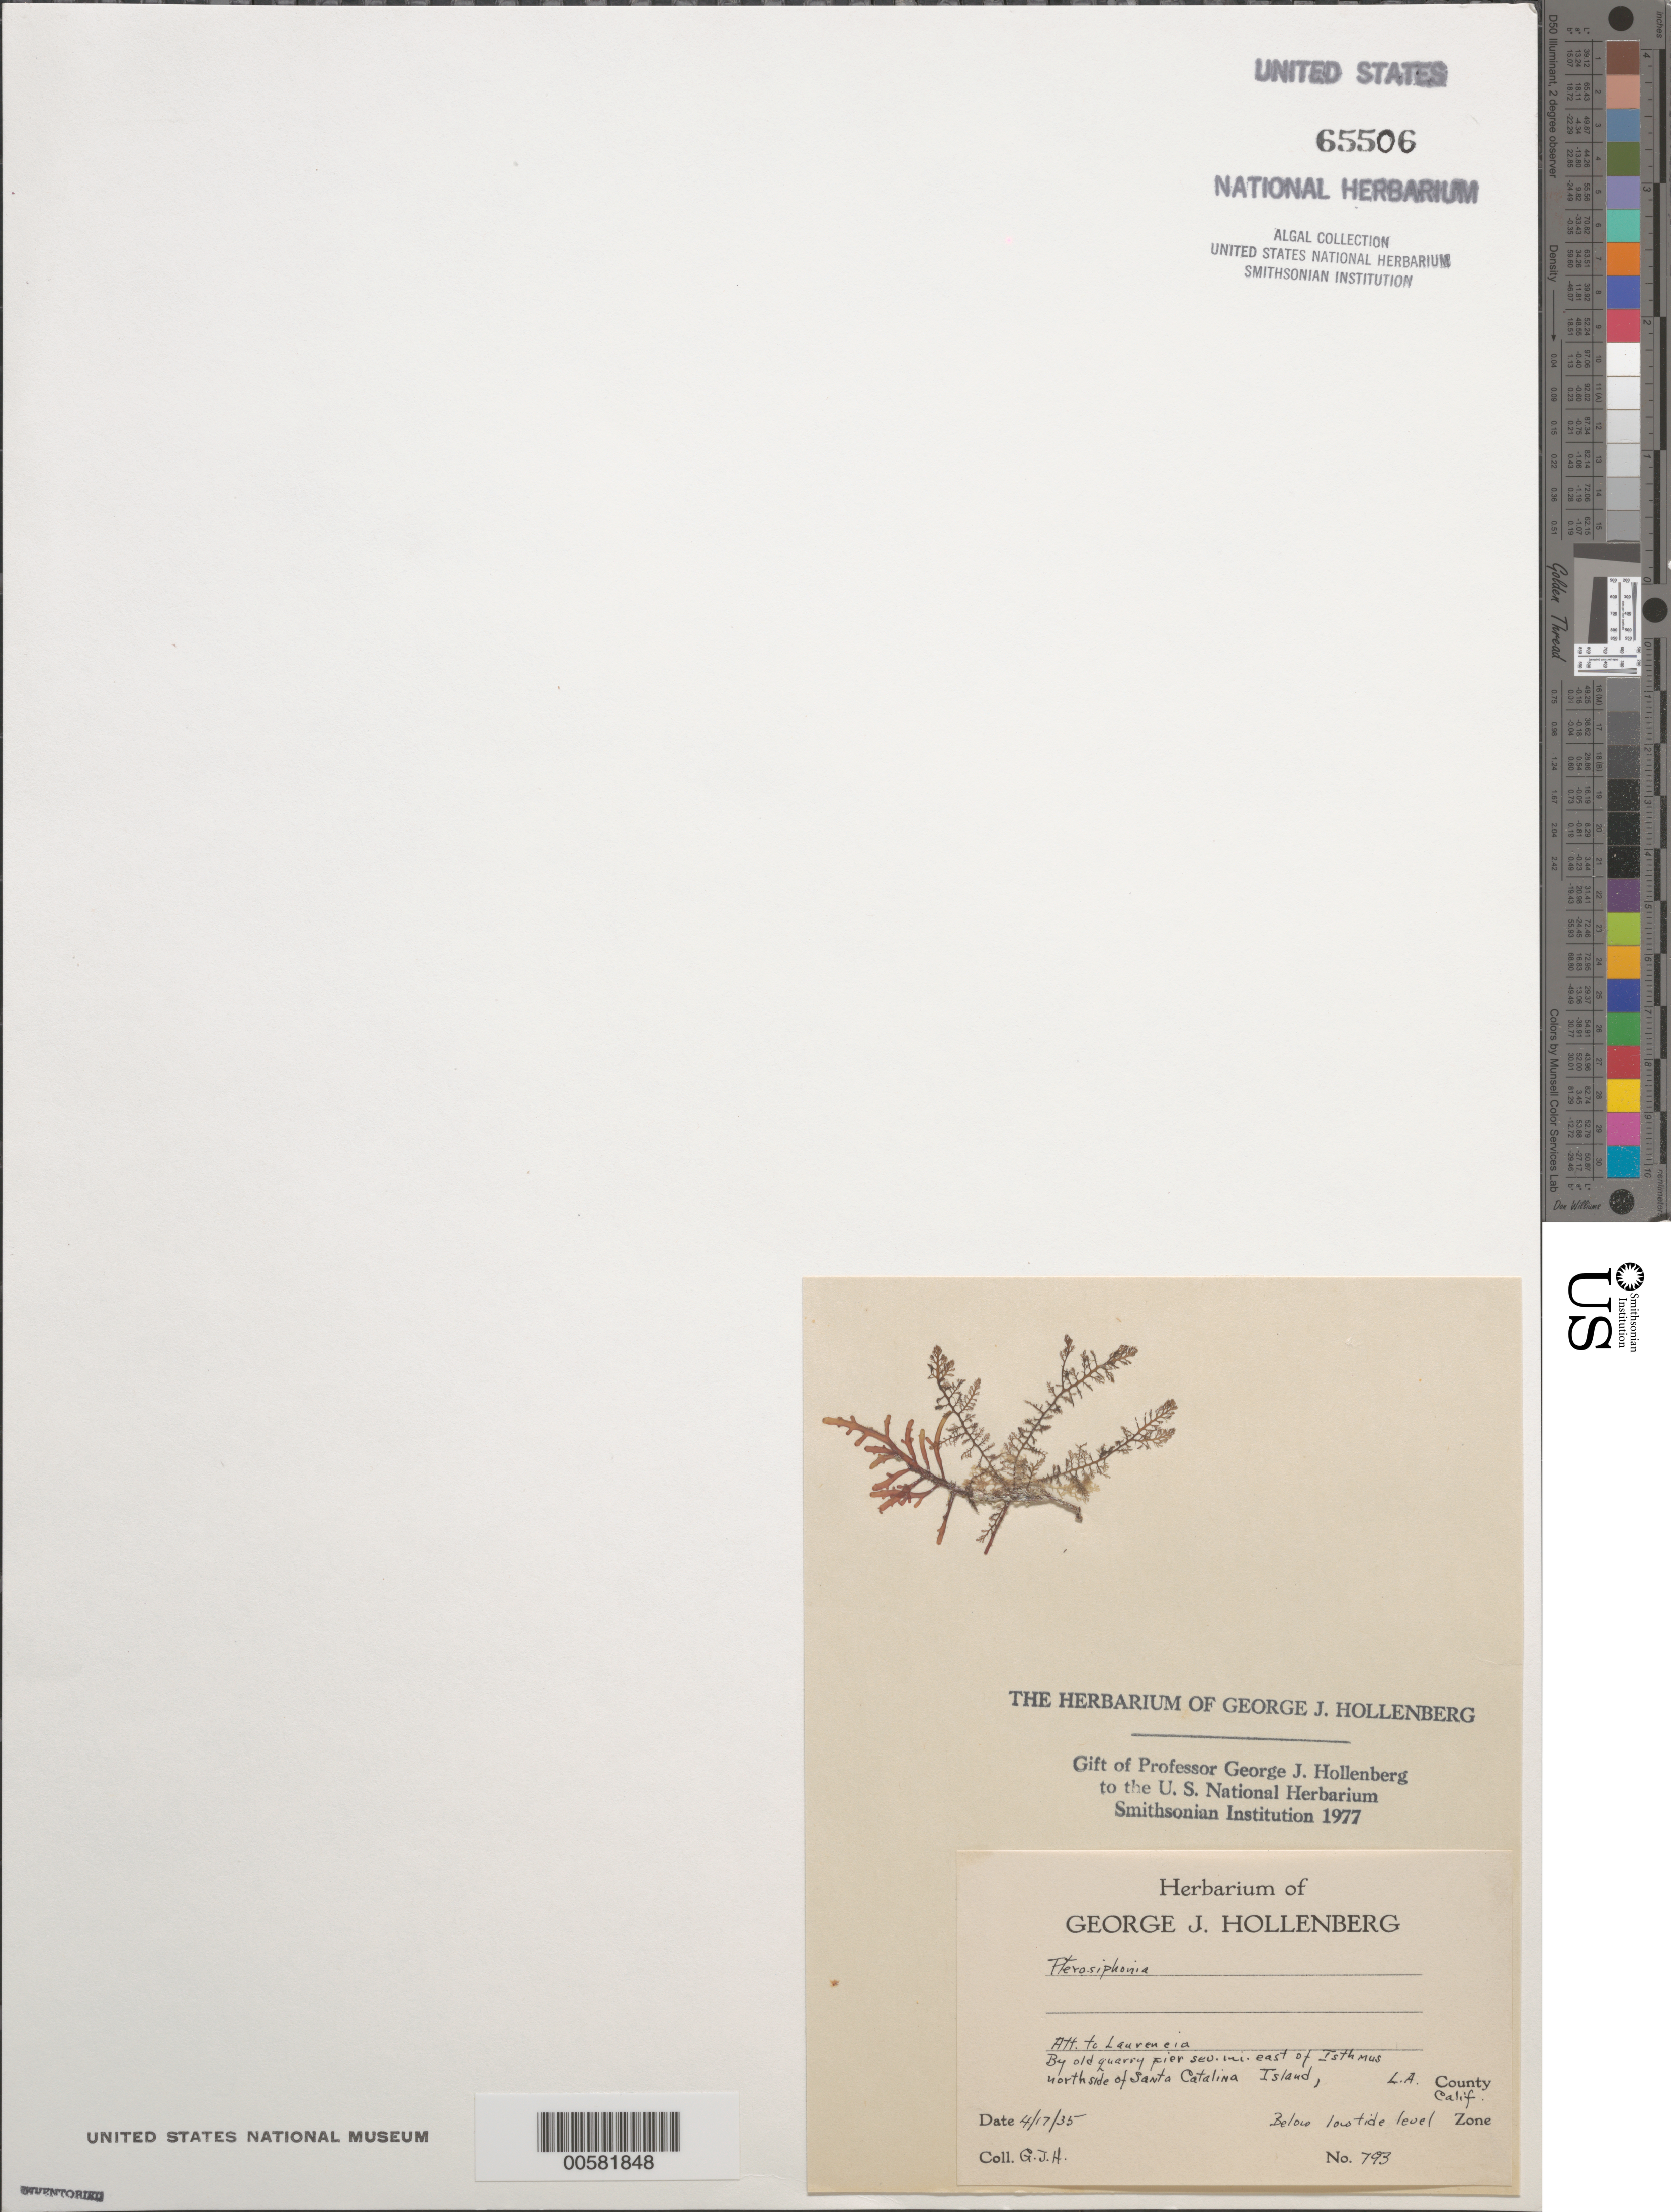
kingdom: Plantae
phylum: Rhodophyta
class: Florideophyceae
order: Ceramiales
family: Rhodomelaceae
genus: Pterosiphonia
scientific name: Pterosiphonia sp.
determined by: Hollenberg, George J.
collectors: G. Hollenberg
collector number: GJH 793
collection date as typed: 17 Apr 1935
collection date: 1935-04-17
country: United States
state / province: California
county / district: Los Angeles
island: Santa Catalina Island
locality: East of Isthmus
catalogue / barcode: US 65506